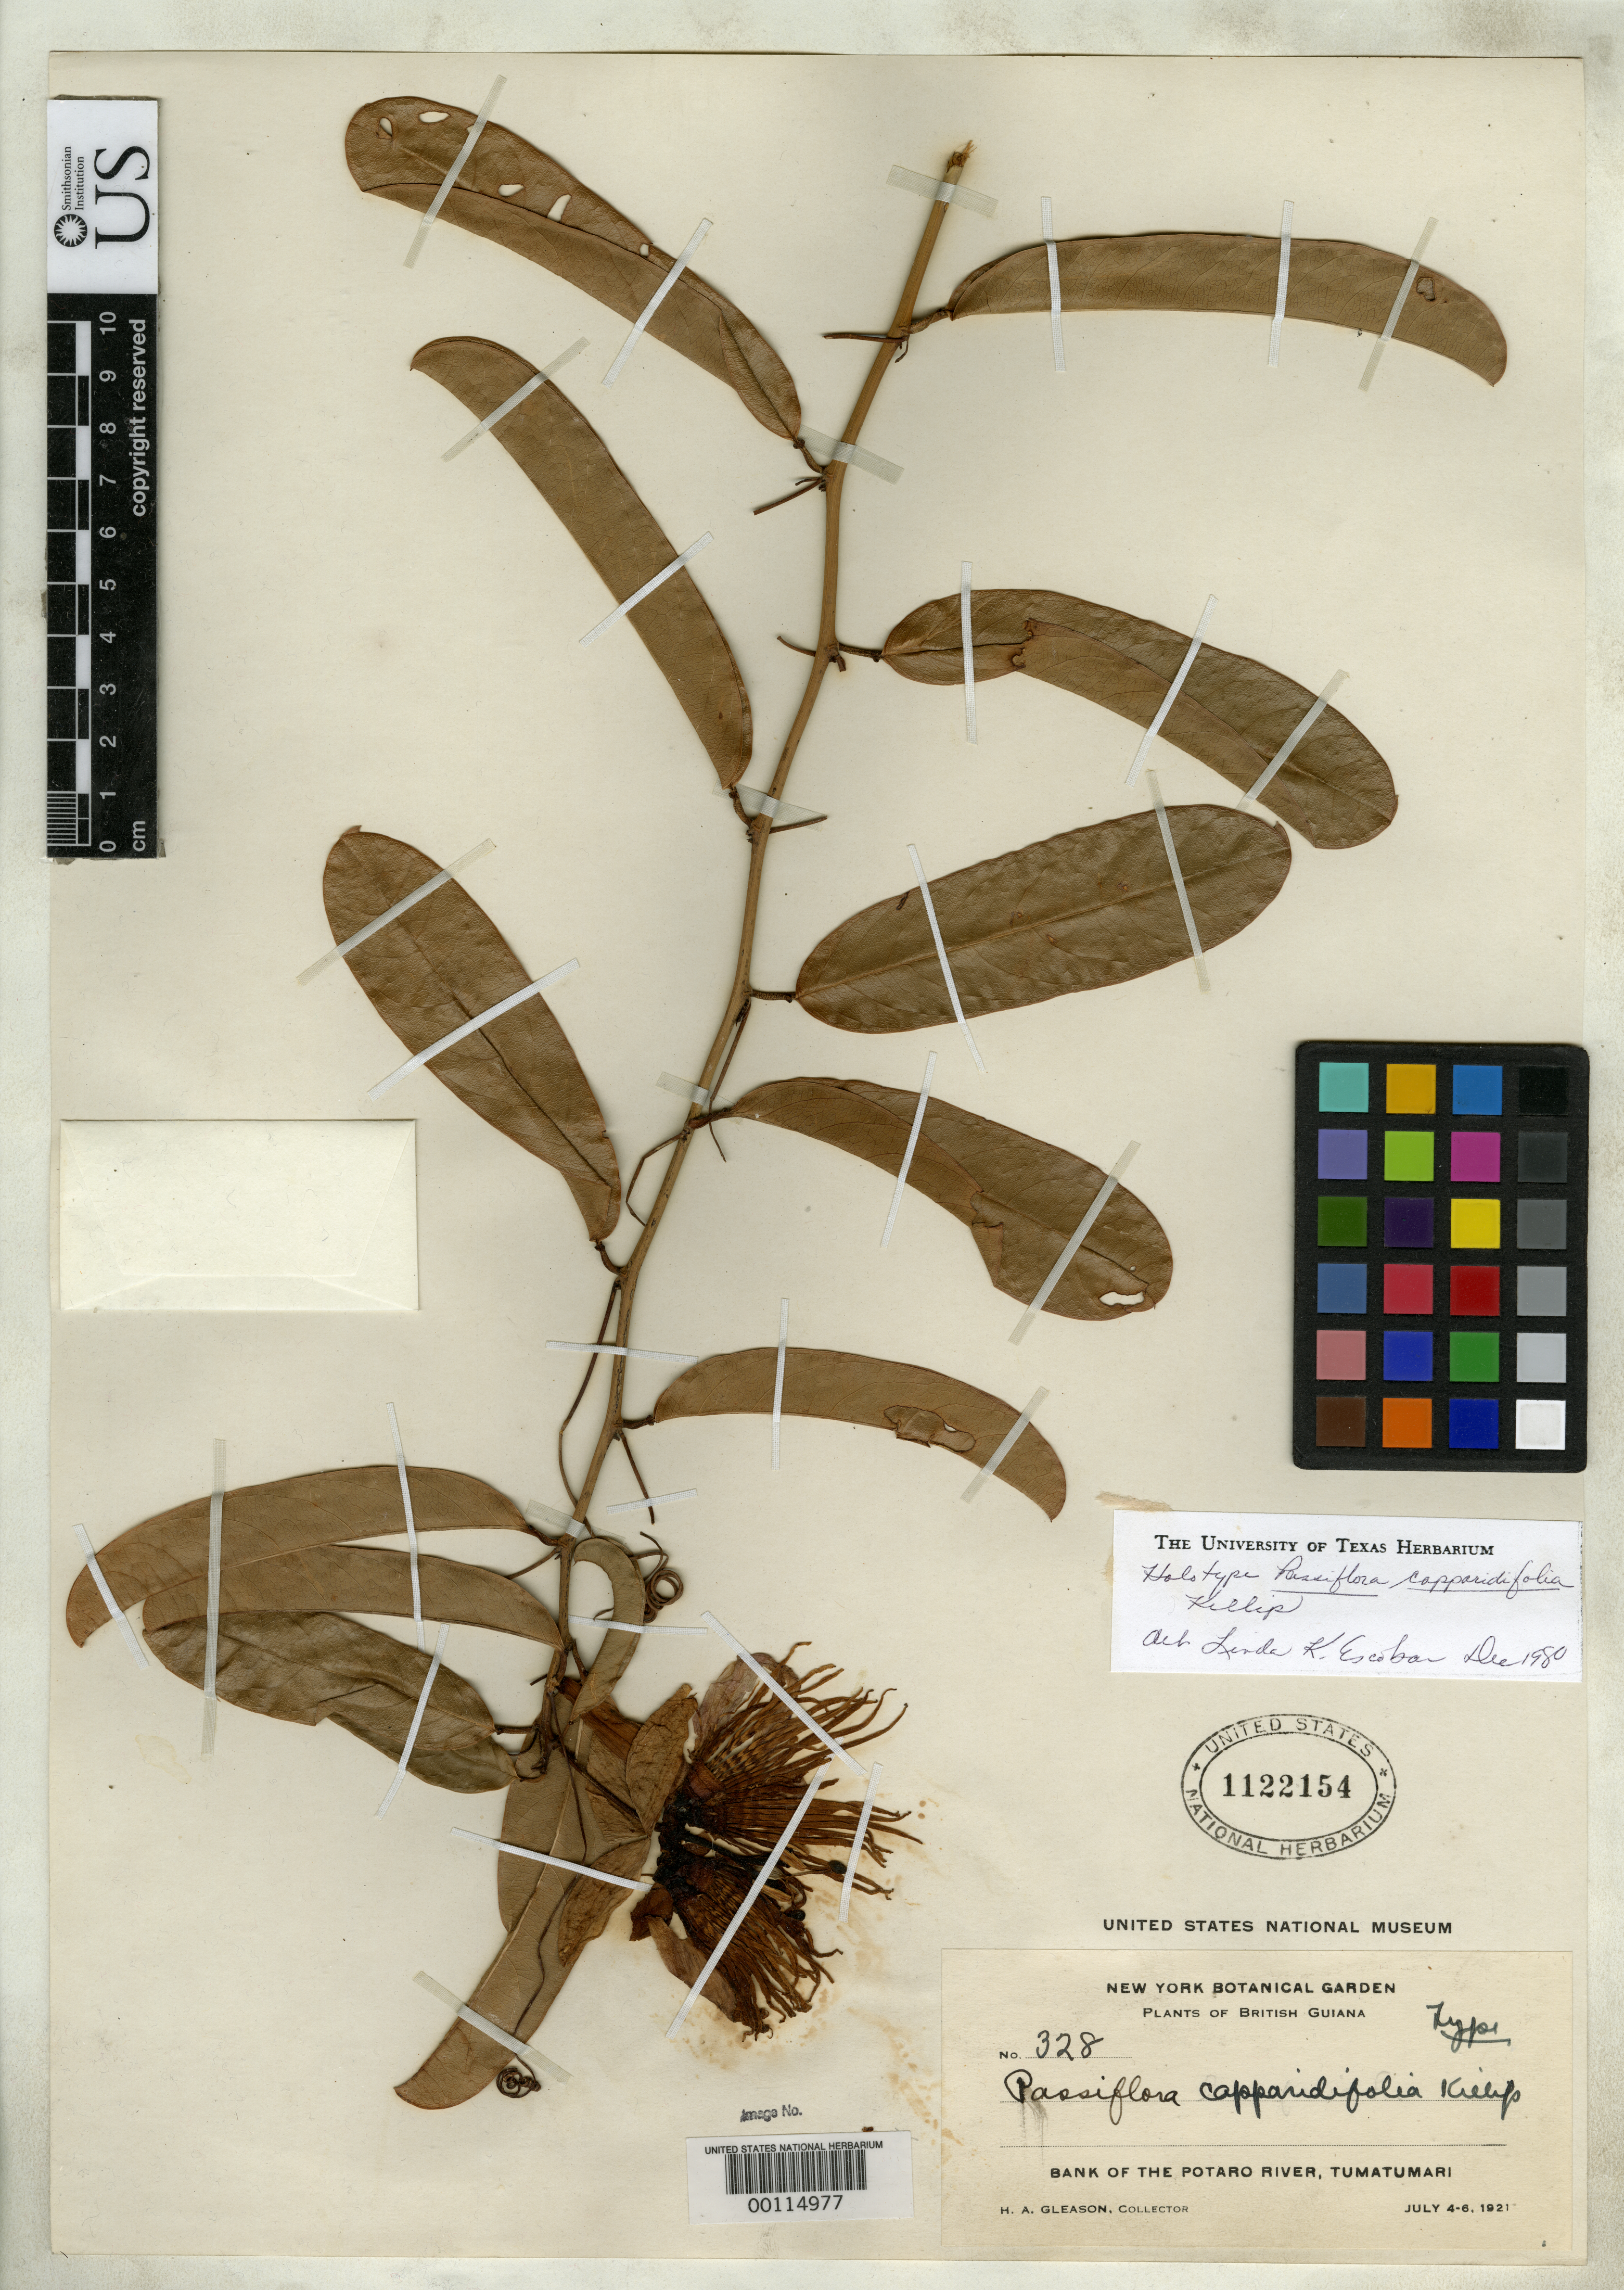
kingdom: Plantae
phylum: Tracheophyta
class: Magnoliopsida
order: Malpighiales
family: Passifloraceae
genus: Passiflora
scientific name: Passiflora capparidifolia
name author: Killip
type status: Holotype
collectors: H. A. Gleason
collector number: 328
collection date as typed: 04 Jul 1921 to 06 Jul 1921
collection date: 1921-07-04/1921-07-06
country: Guyana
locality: Potaro River, Tumatumari.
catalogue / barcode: US 1122154